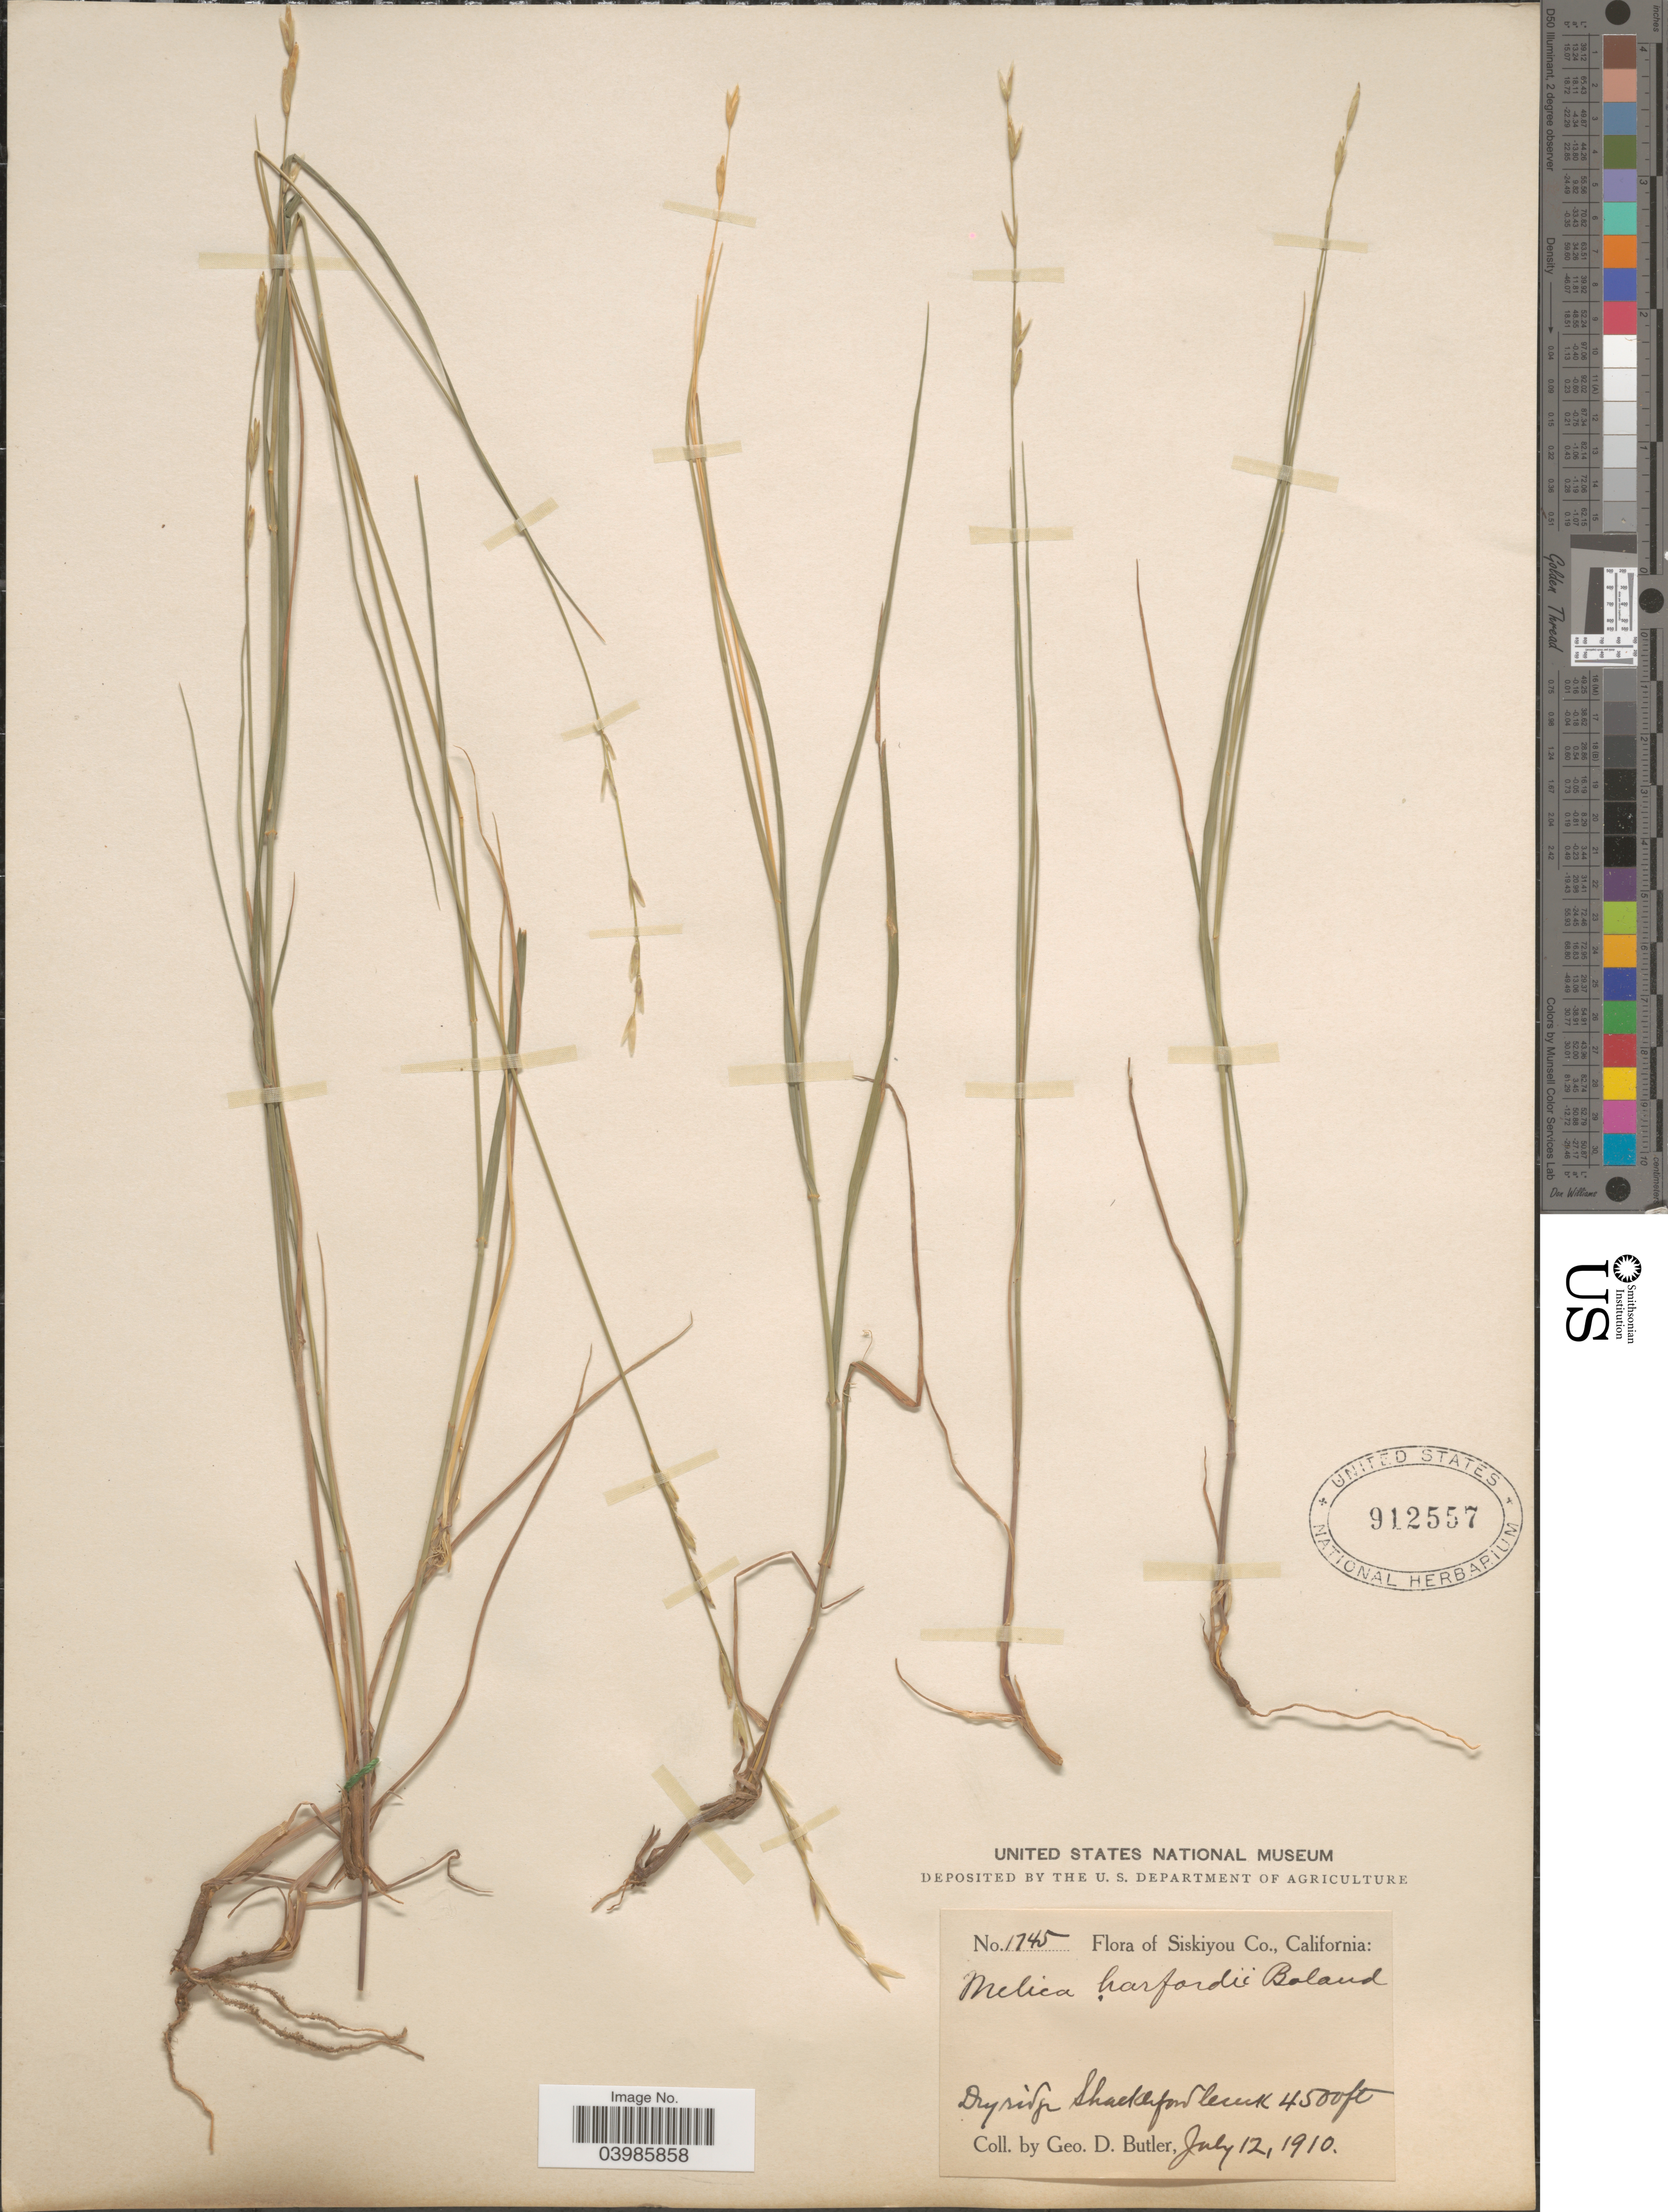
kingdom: Plantae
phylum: Tracheophyta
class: Liliopsida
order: Poales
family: Poaceae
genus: Melica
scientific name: Melica harfordii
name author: Bol.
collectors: G. D. Butler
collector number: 1745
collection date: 1910-07-12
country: United States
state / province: California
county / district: Siskiyou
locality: Siskiyou Co. Dry ridge Shackleford Creek.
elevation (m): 1372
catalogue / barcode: US 912557